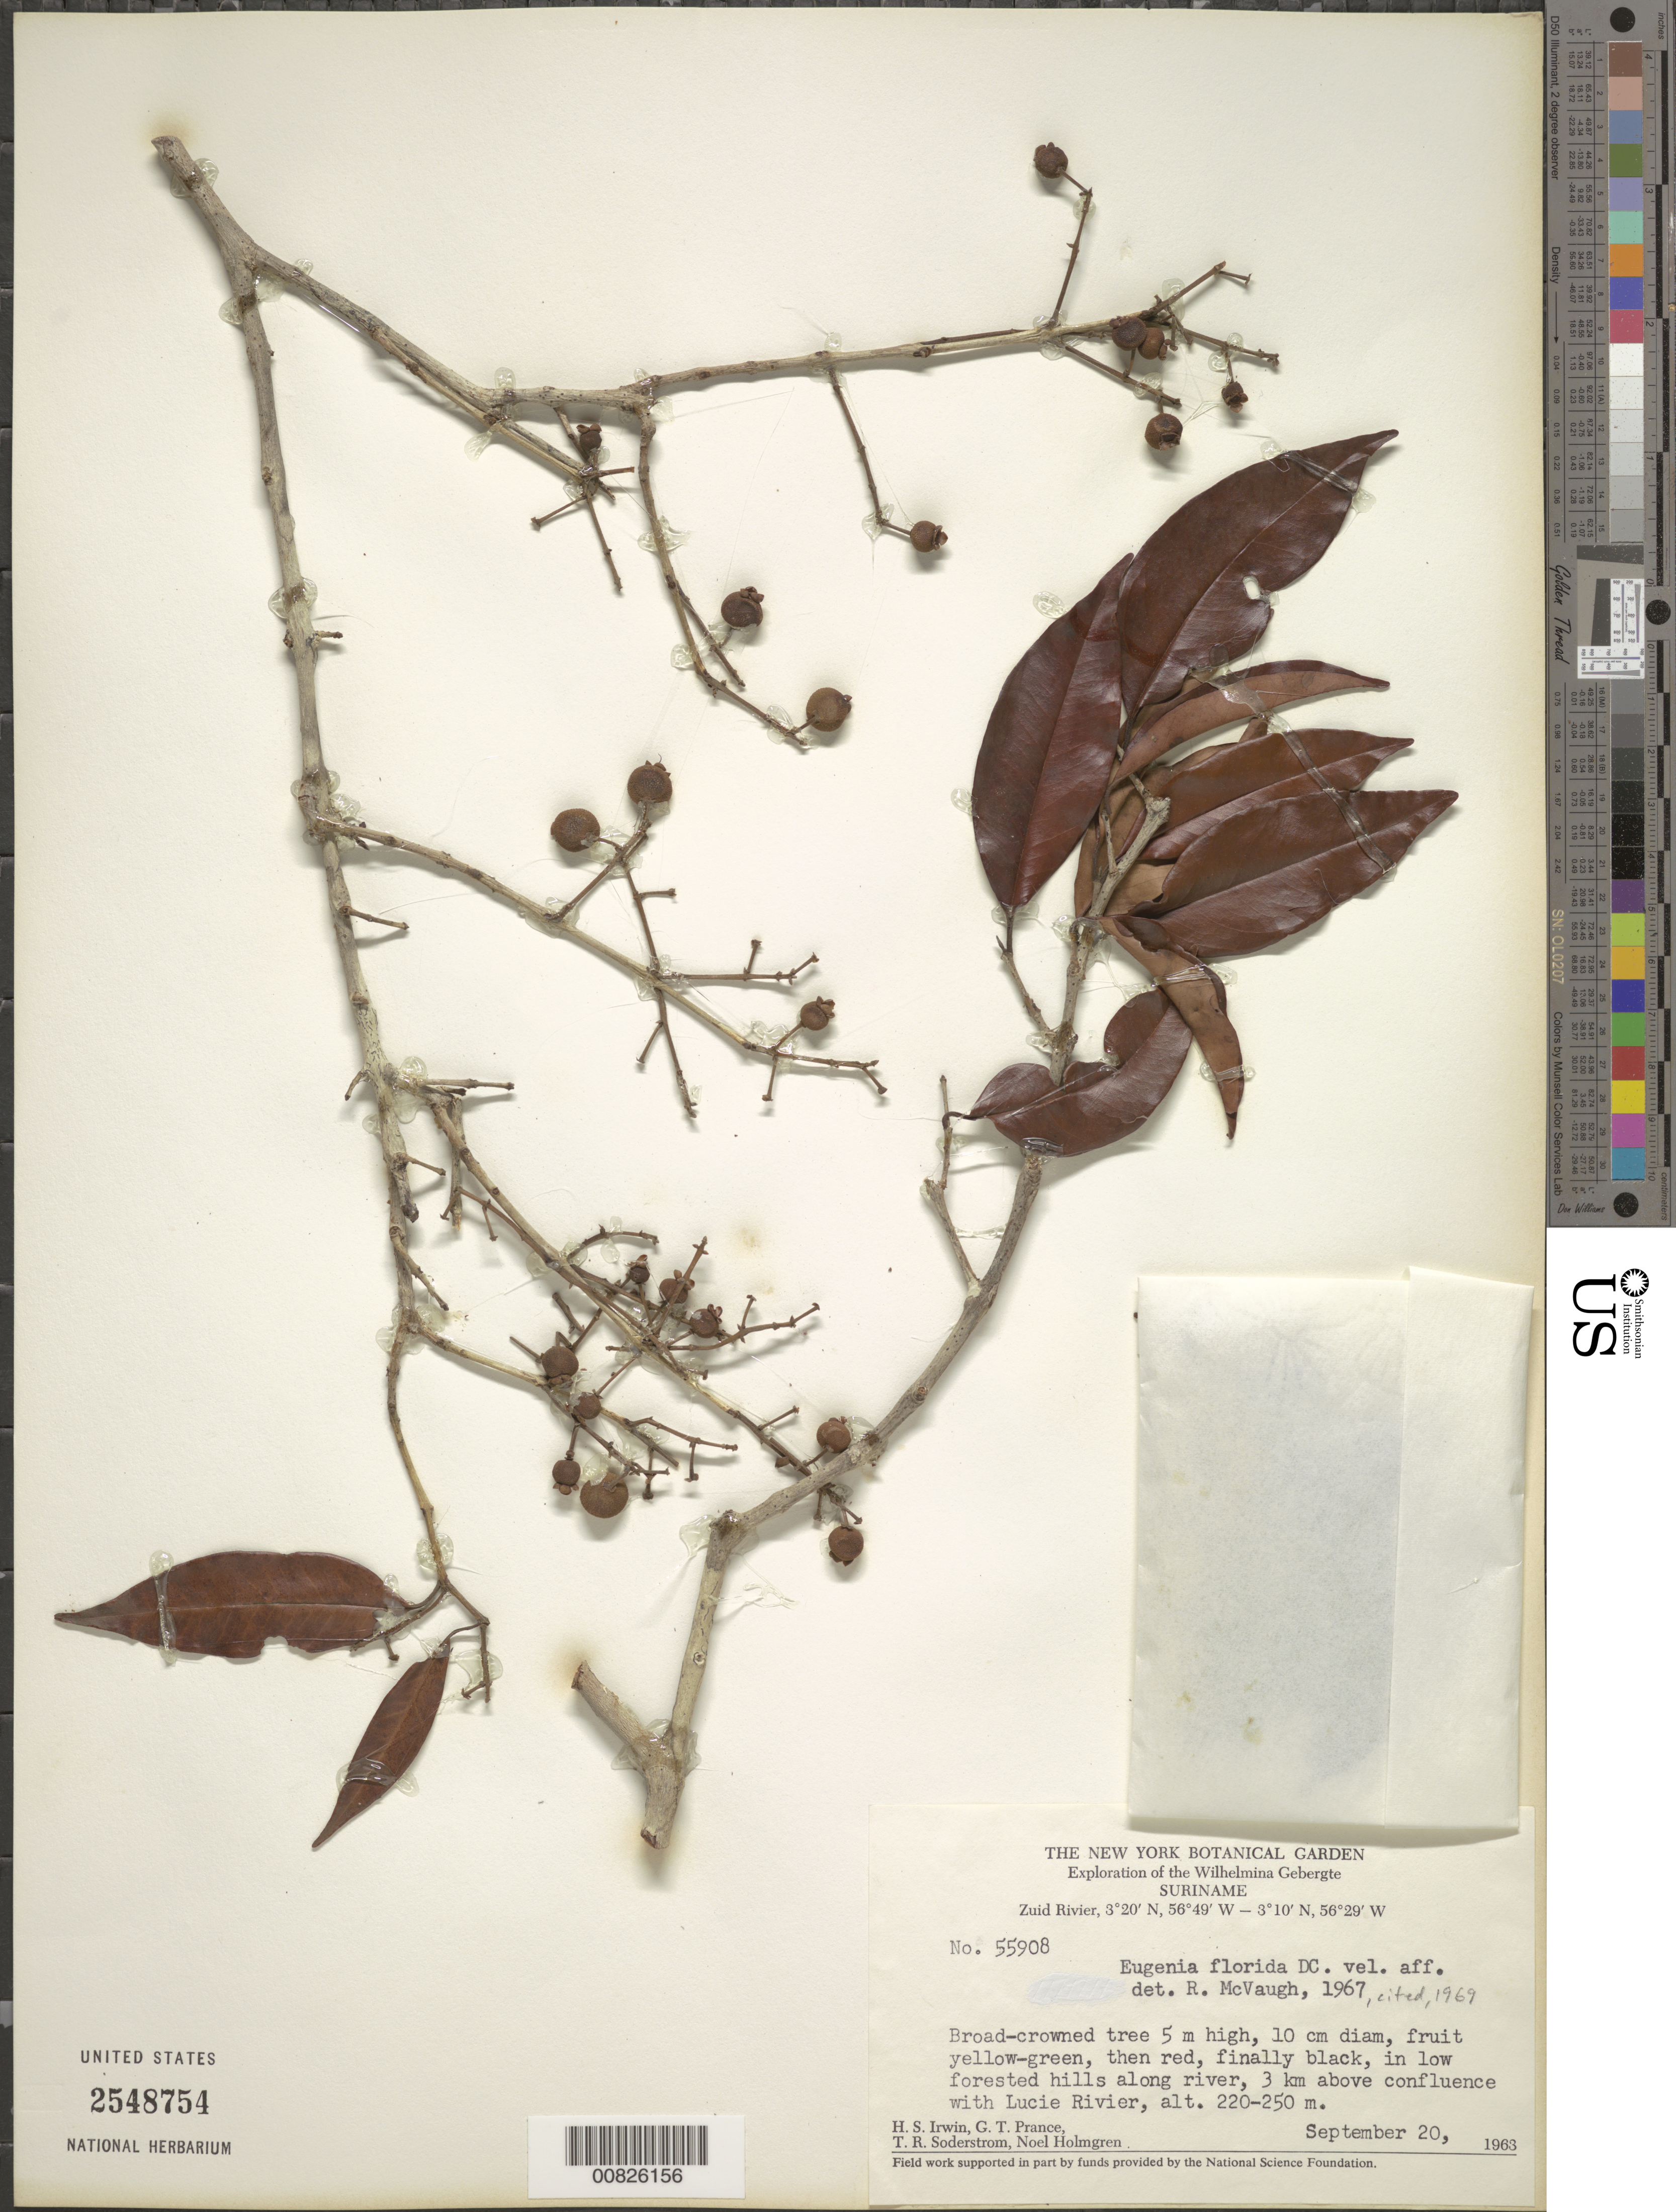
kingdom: Plantae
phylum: Tracheophyta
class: Magnoliopsida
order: Myrtales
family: Myrtaceae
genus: Eugenia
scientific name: Eugenia florida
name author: DC.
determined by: McVaugh, R.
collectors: H. Irwin, G. T. Prance, T. R. Soderstrom & N. H. Holmgren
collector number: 55908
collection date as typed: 20-Sep-63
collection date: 1963-09-20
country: Suriname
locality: Zuid River, 2 km above confluence with Lucie R., Wilhelmina Gebergte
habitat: Low forested hills along river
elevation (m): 220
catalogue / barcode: US 2548754